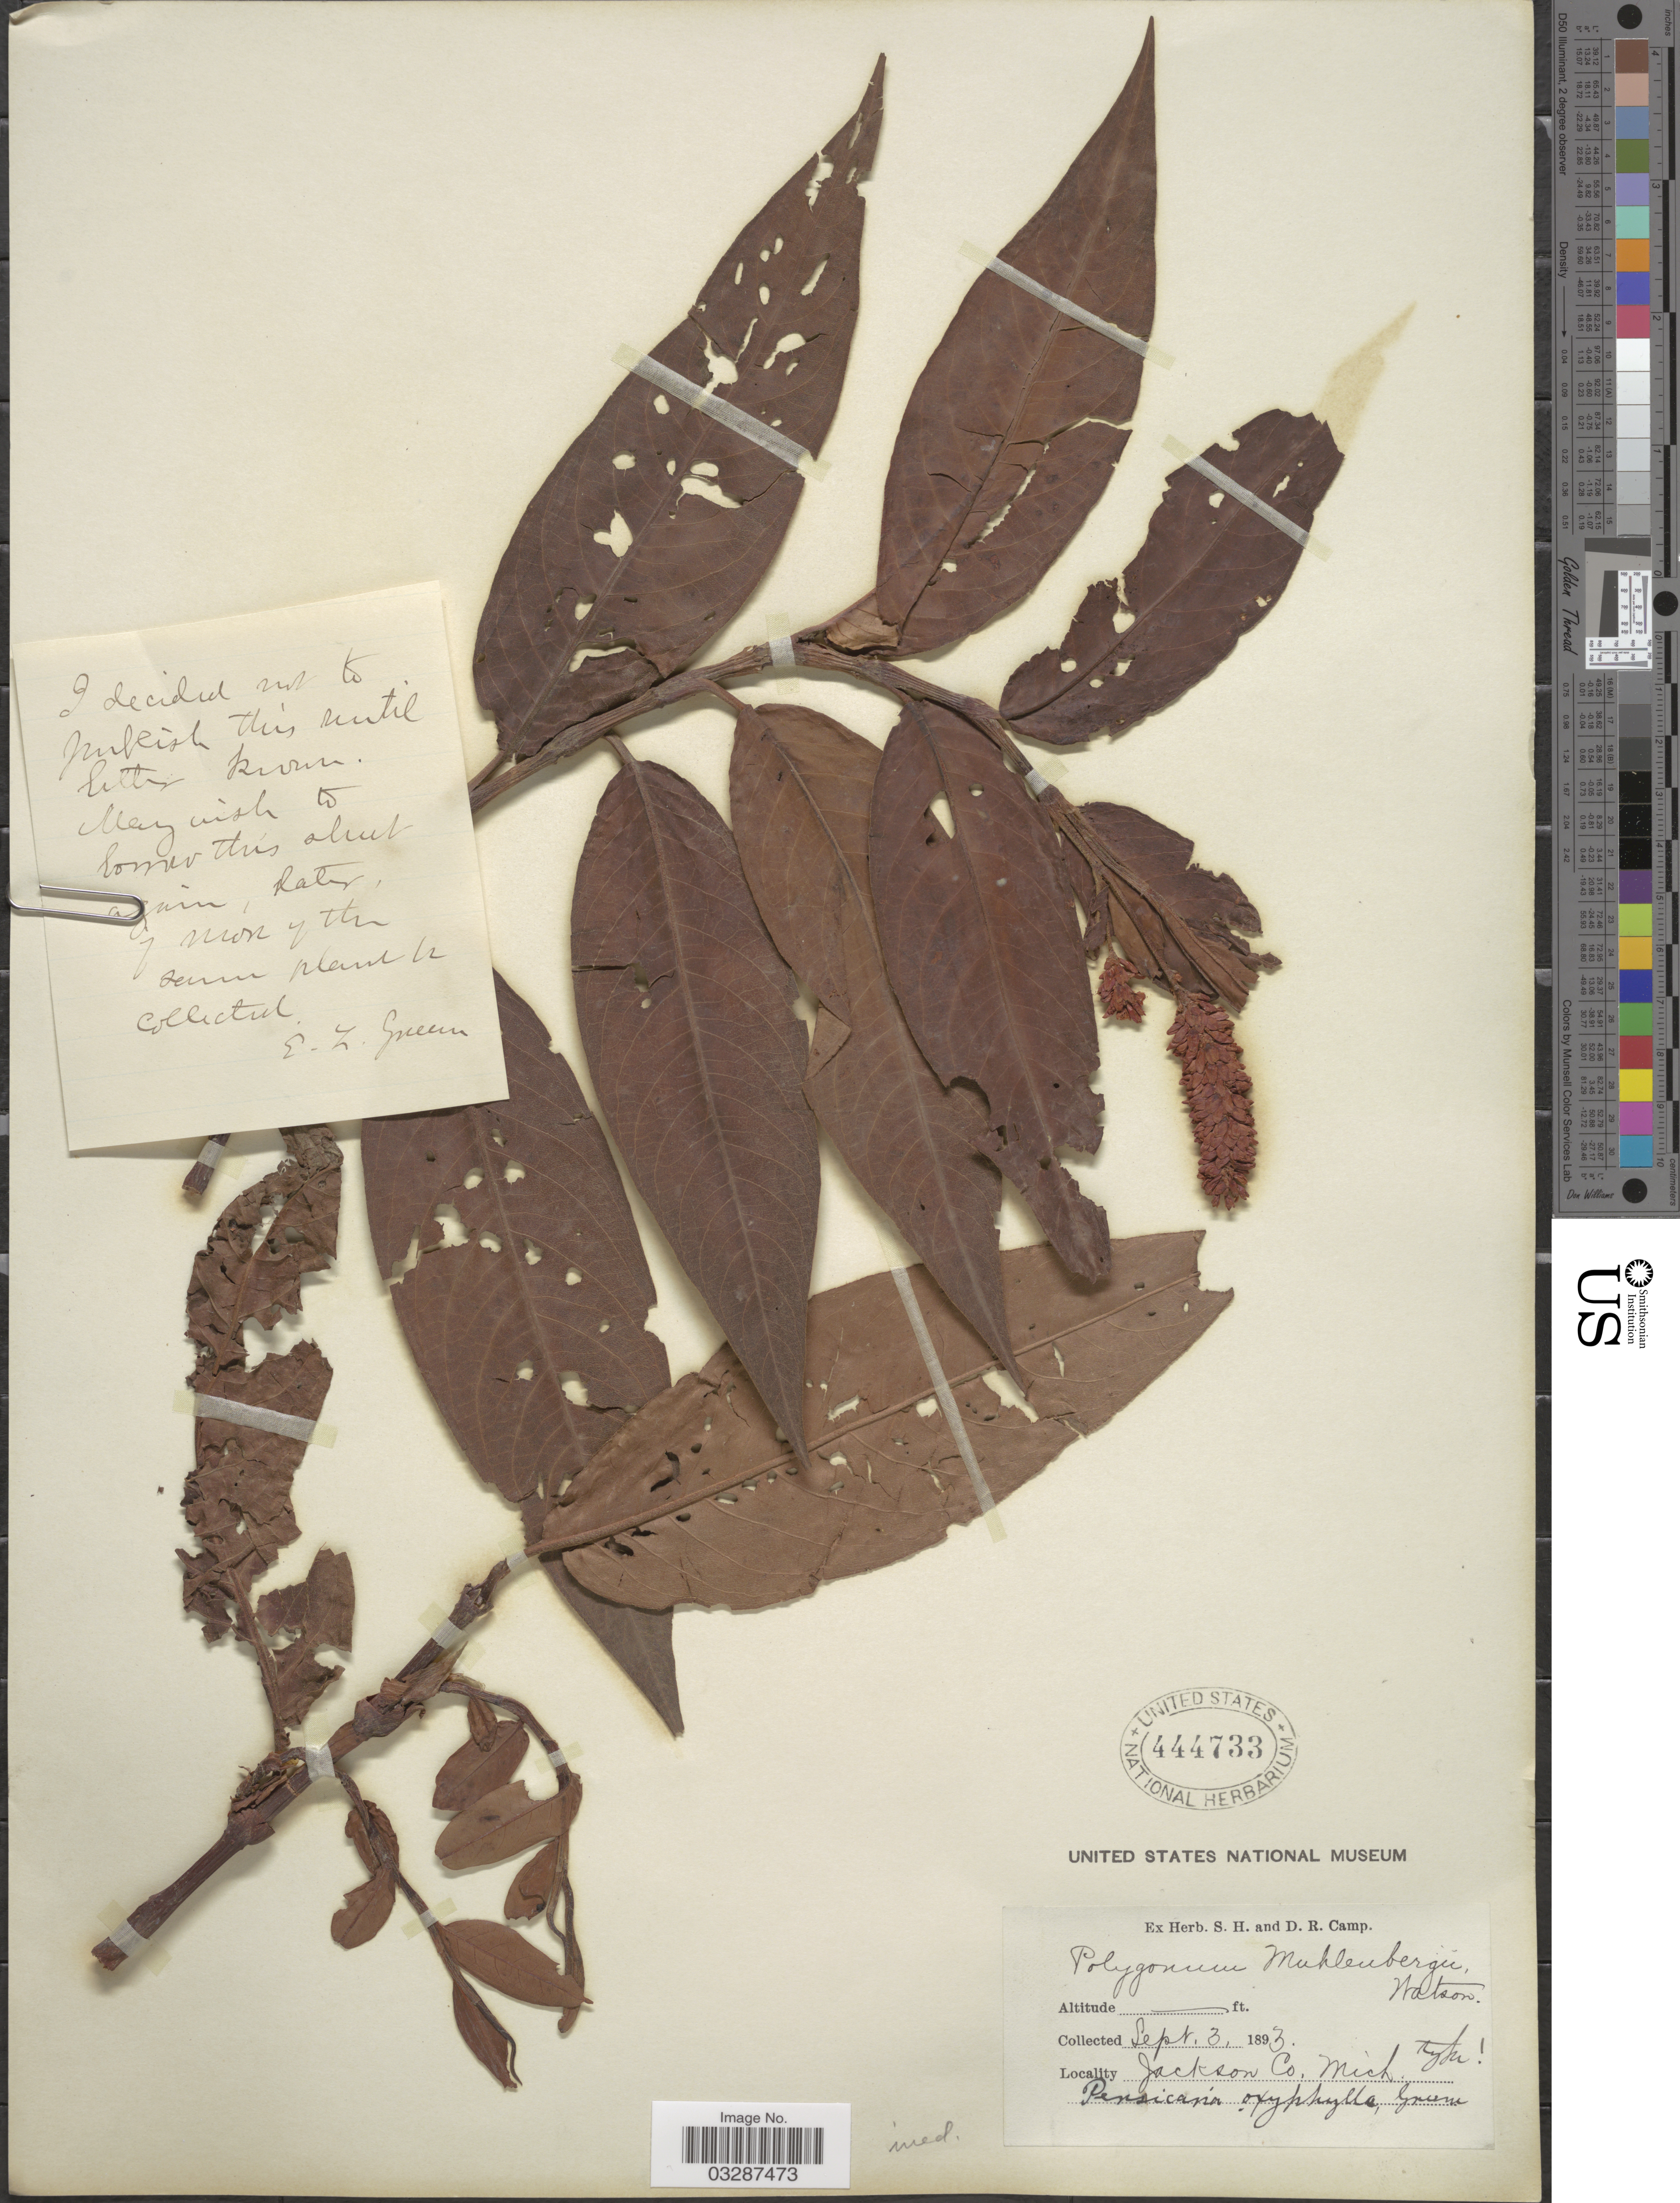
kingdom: Plantae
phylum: Tracheophyta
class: Magnoliopsida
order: Caryophyllales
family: Polygonaceae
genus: Persicaria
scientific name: Persicaria amphibia complex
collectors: ex herb. S. H and D. R. Camp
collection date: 1893-09-03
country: United States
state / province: Michigan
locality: Jackson Co.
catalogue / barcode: US 444733